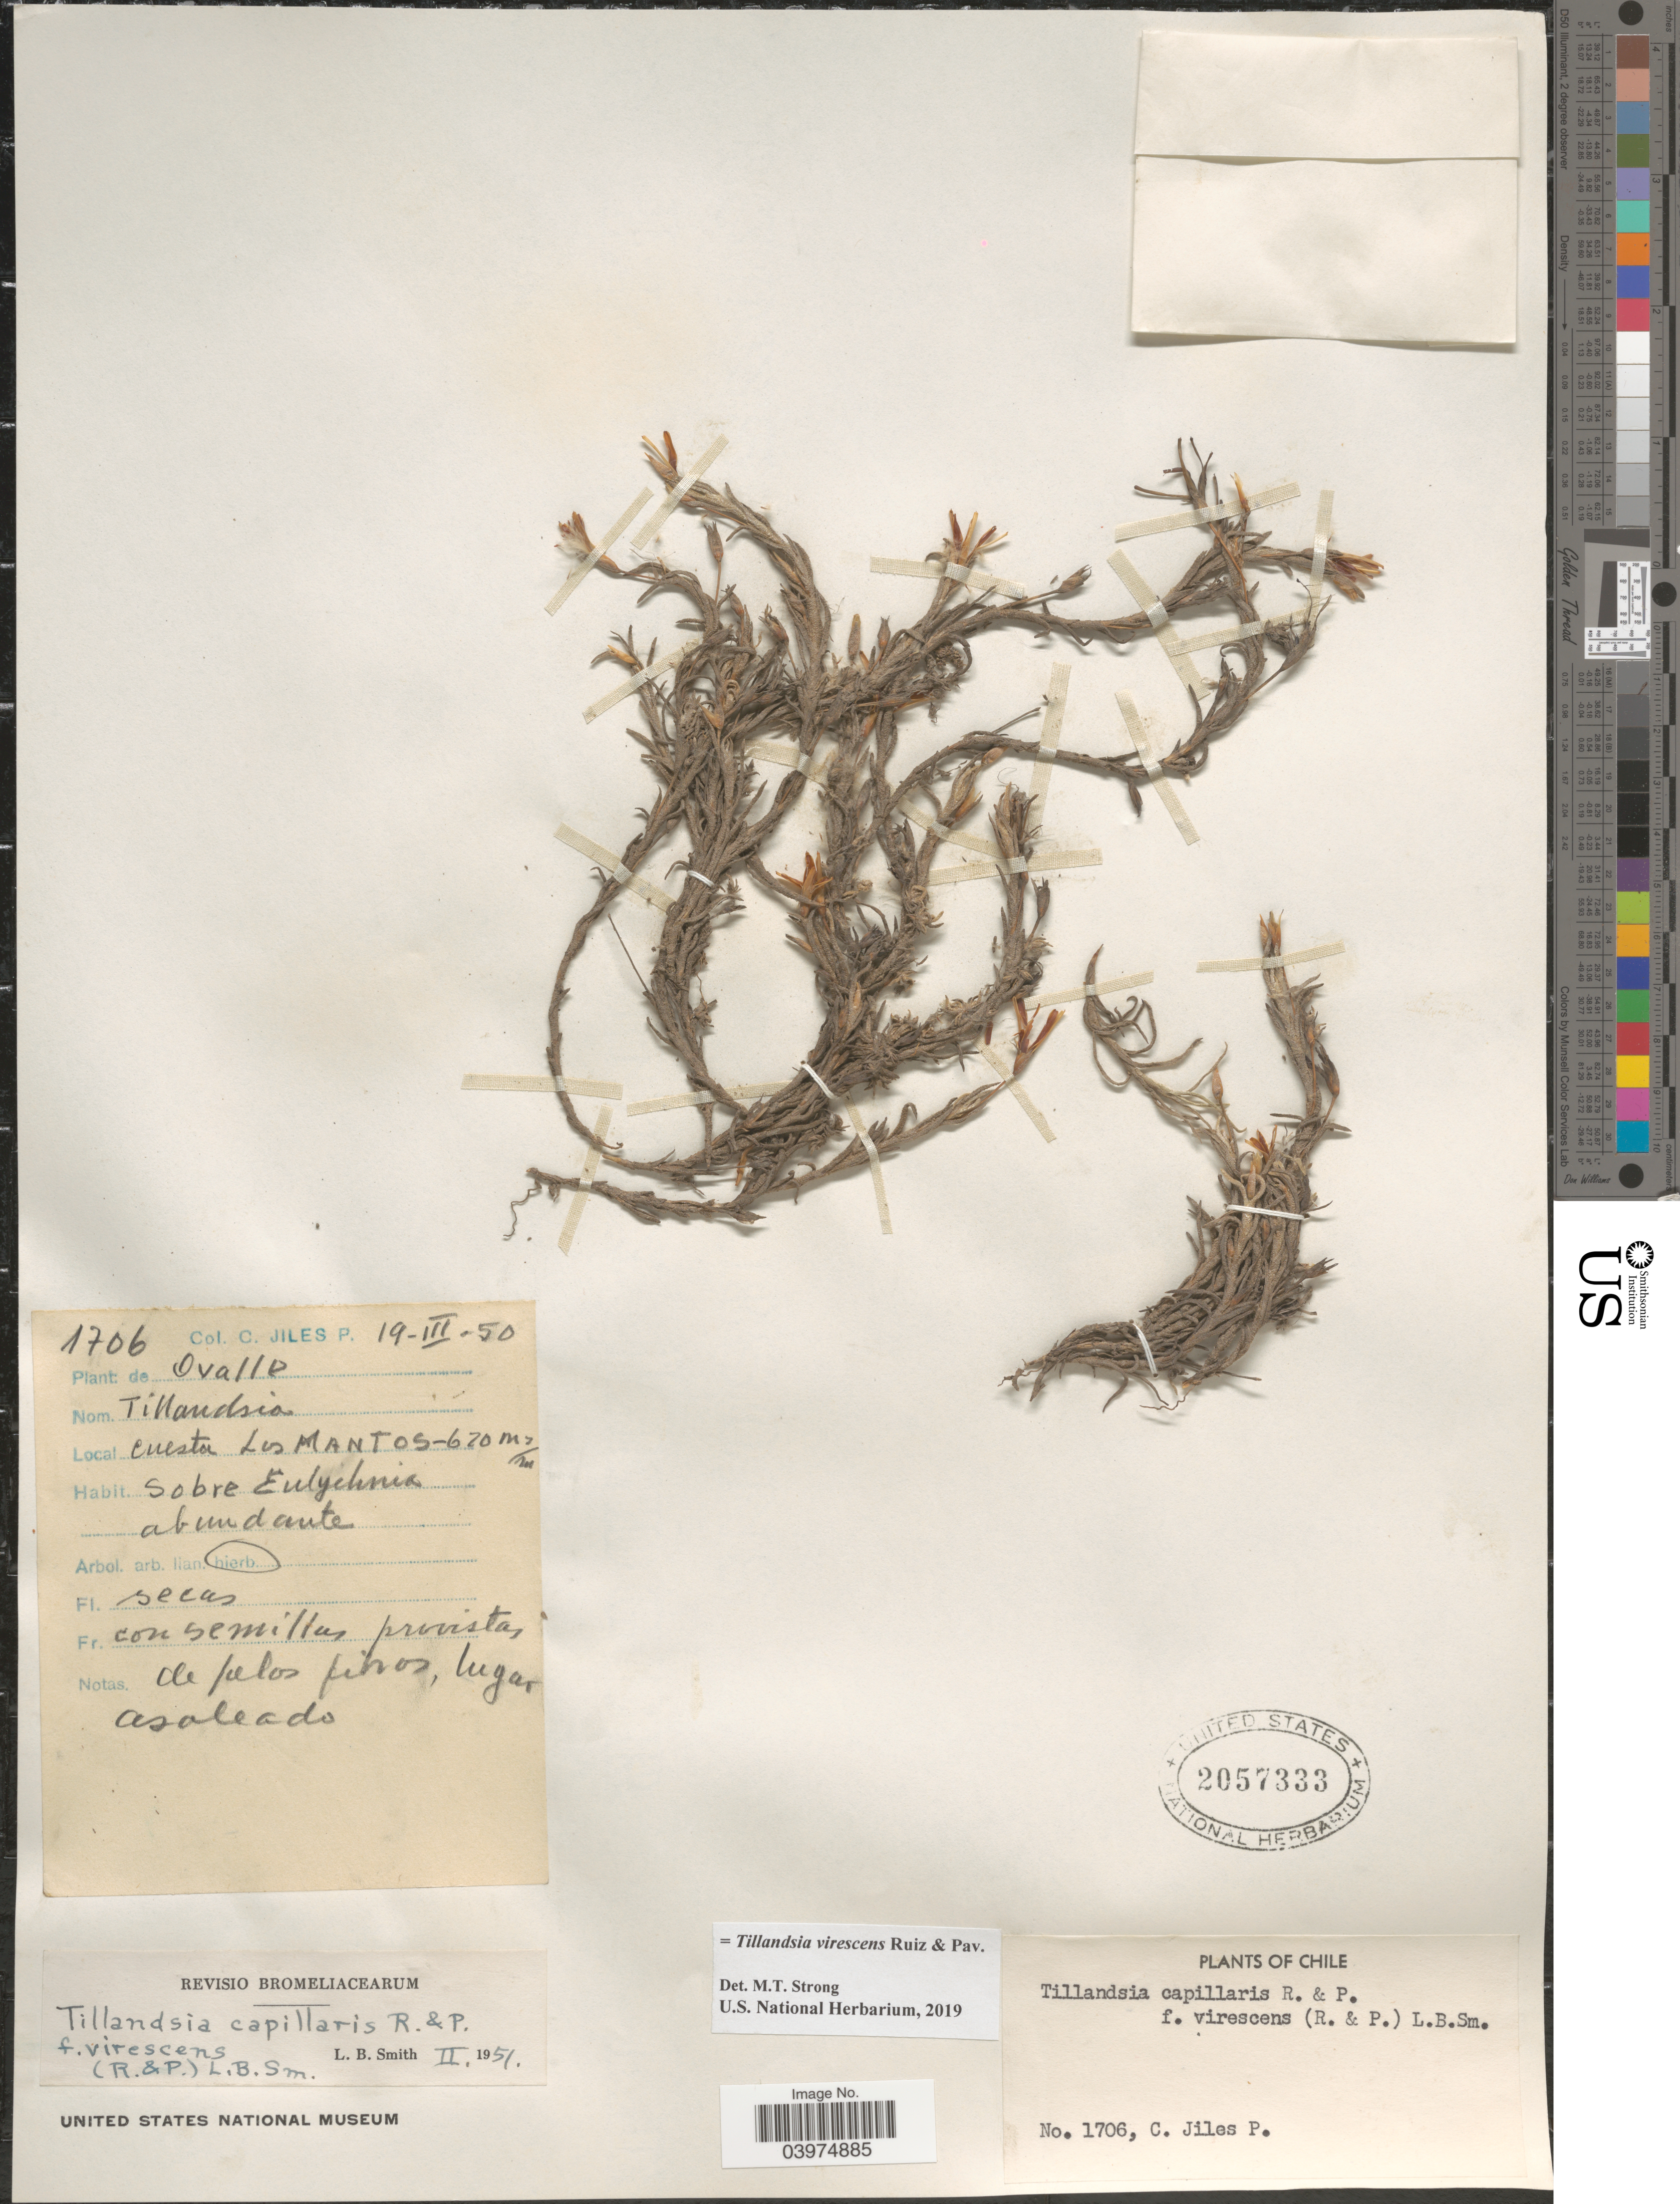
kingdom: Plantae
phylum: Tracheophyta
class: Liliopsida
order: Poales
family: Bromeliaceae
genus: Tillandsia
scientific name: Tillandsia virescens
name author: Ruiz & Pav.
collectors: C. Jiles P.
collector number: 1706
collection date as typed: Transcribed d/m/y: 19/3/50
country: Chile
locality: Cuesta Los Mantos.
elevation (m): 670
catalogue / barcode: US 2057333